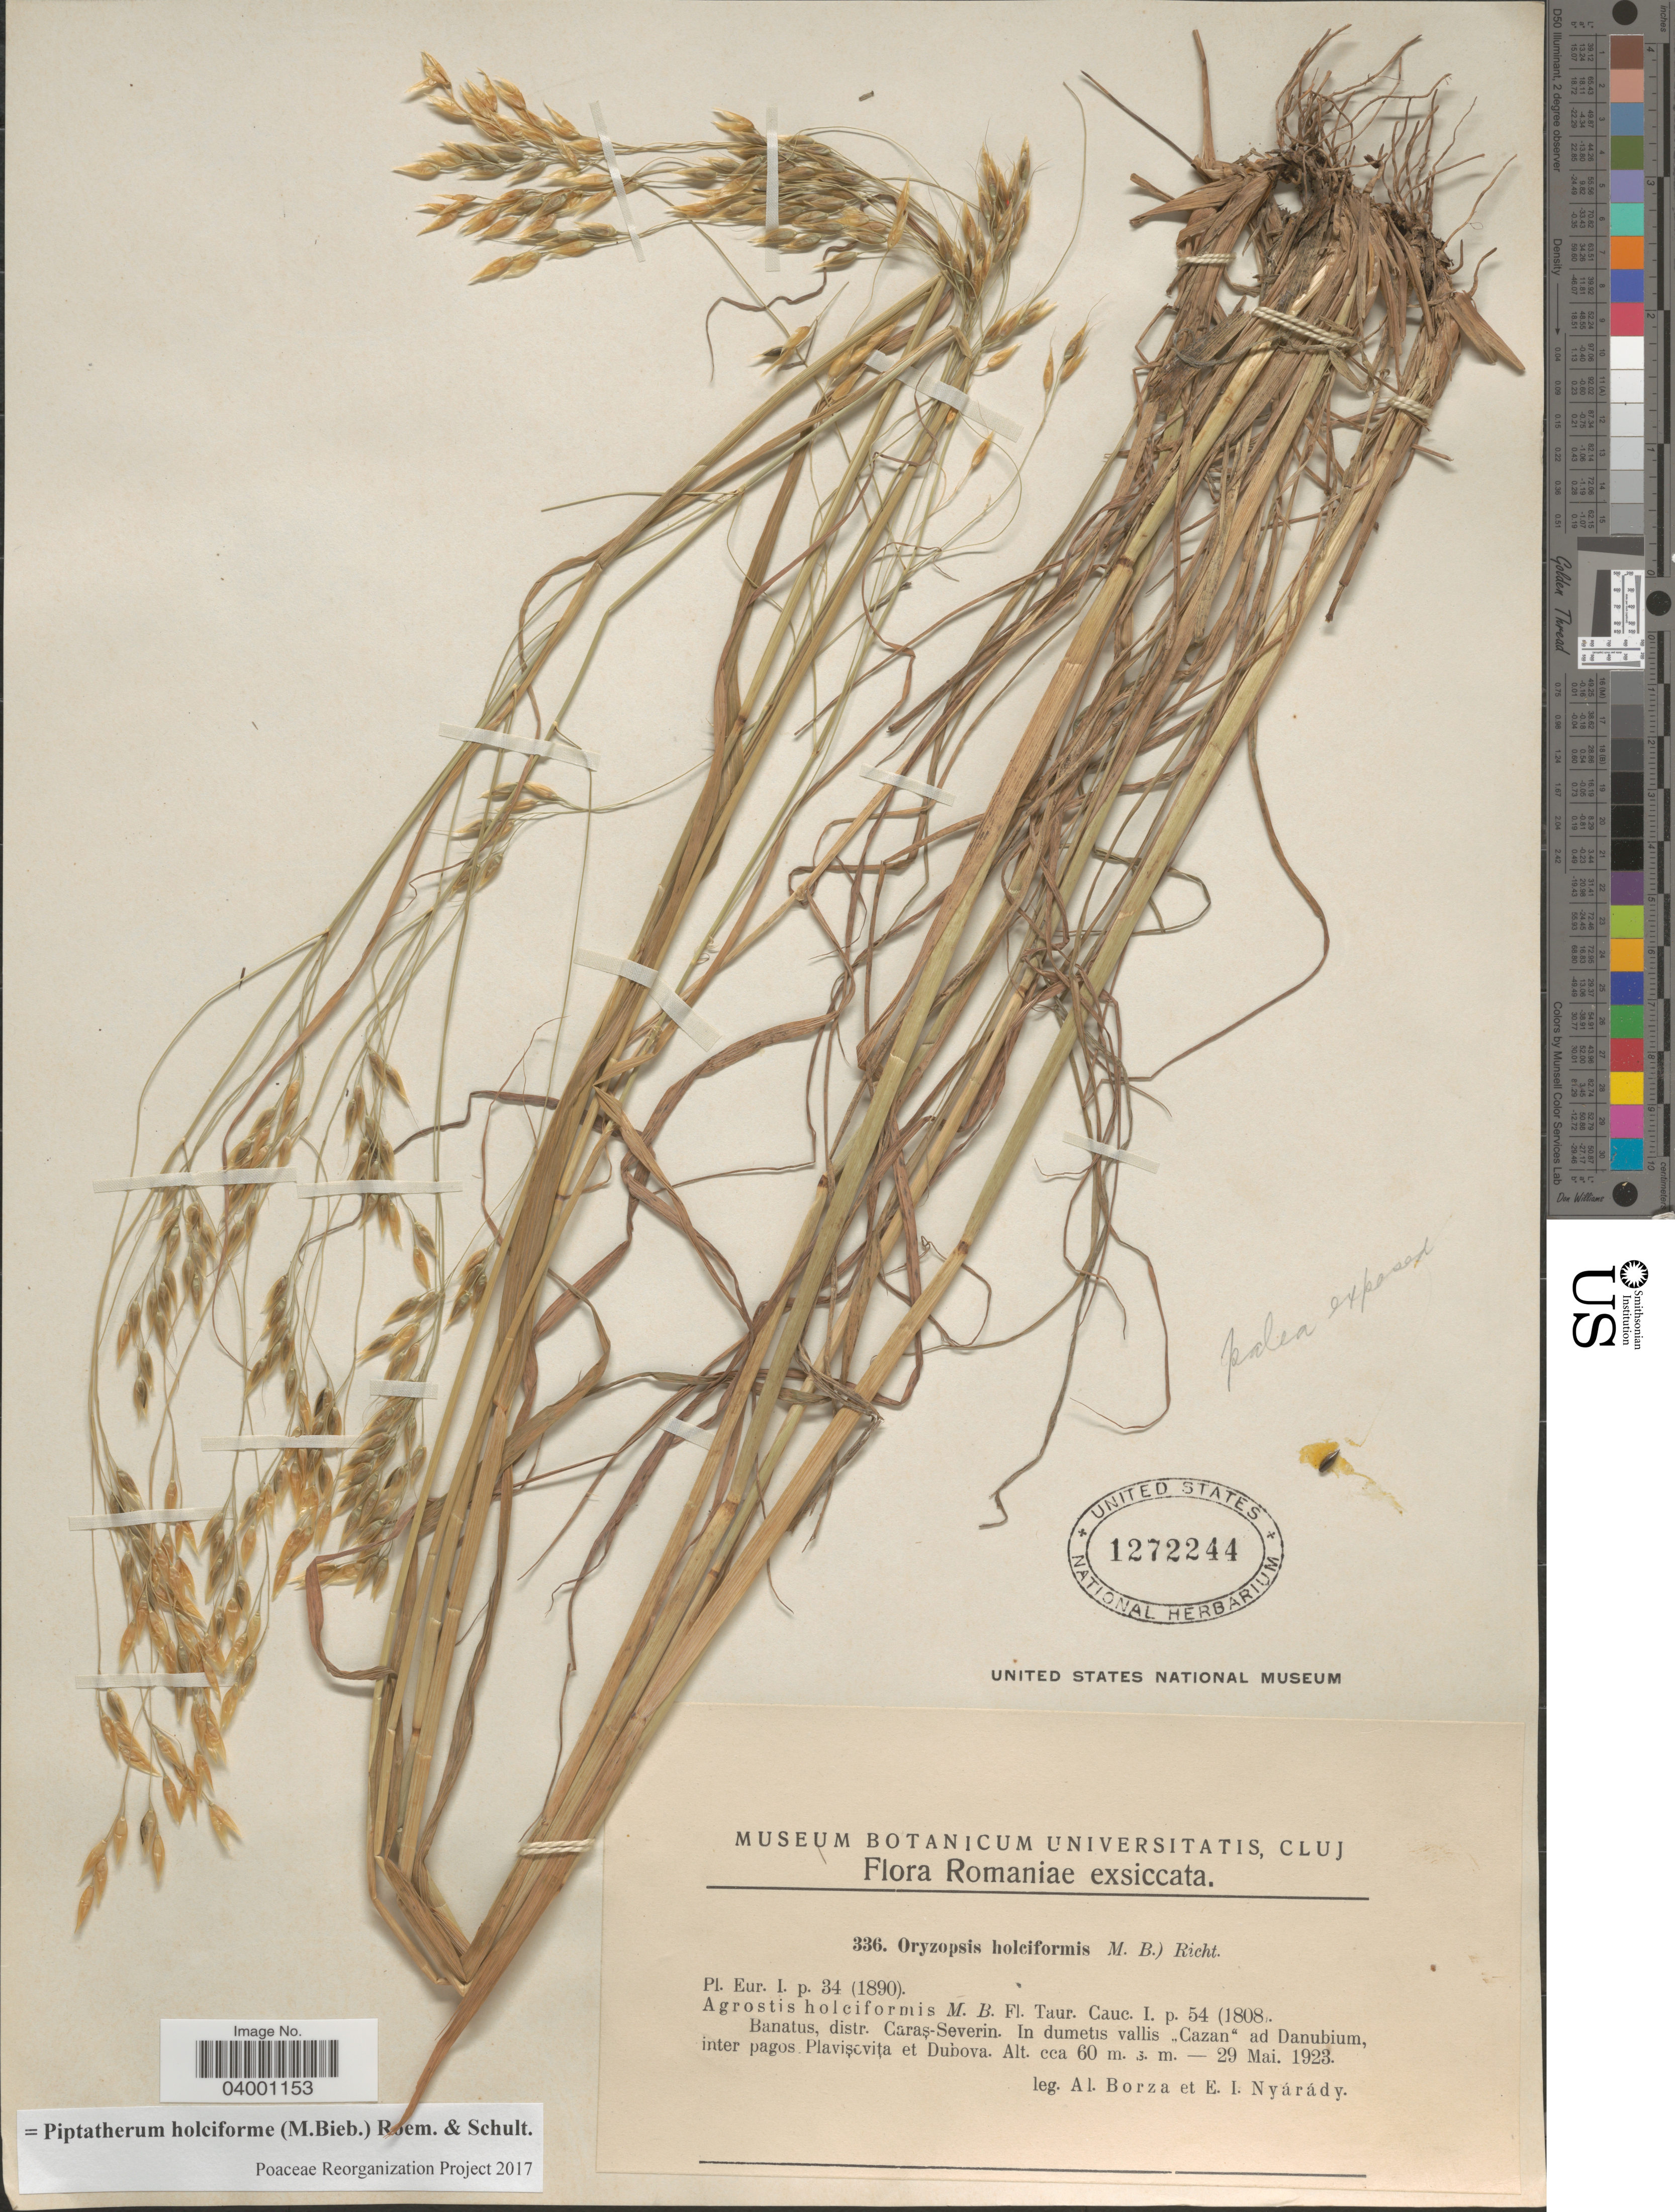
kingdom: Plantae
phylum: Tracheophyta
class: Liliopsida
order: Poales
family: Poaceae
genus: Piptatherum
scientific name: Piptatherum holciforme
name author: (M. Bieb.) Roem. & Schult.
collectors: A. Borza & E. Nyárády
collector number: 336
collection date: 1923-05-29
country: Romania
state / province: Caras-Severin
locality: Banatus, distr. Caraş-Severin. In dumetis vallis "Cazan" ad Danubium, inter pagos. Plavişcviţa et Dubova.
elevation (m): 60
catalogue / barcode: US 1272244